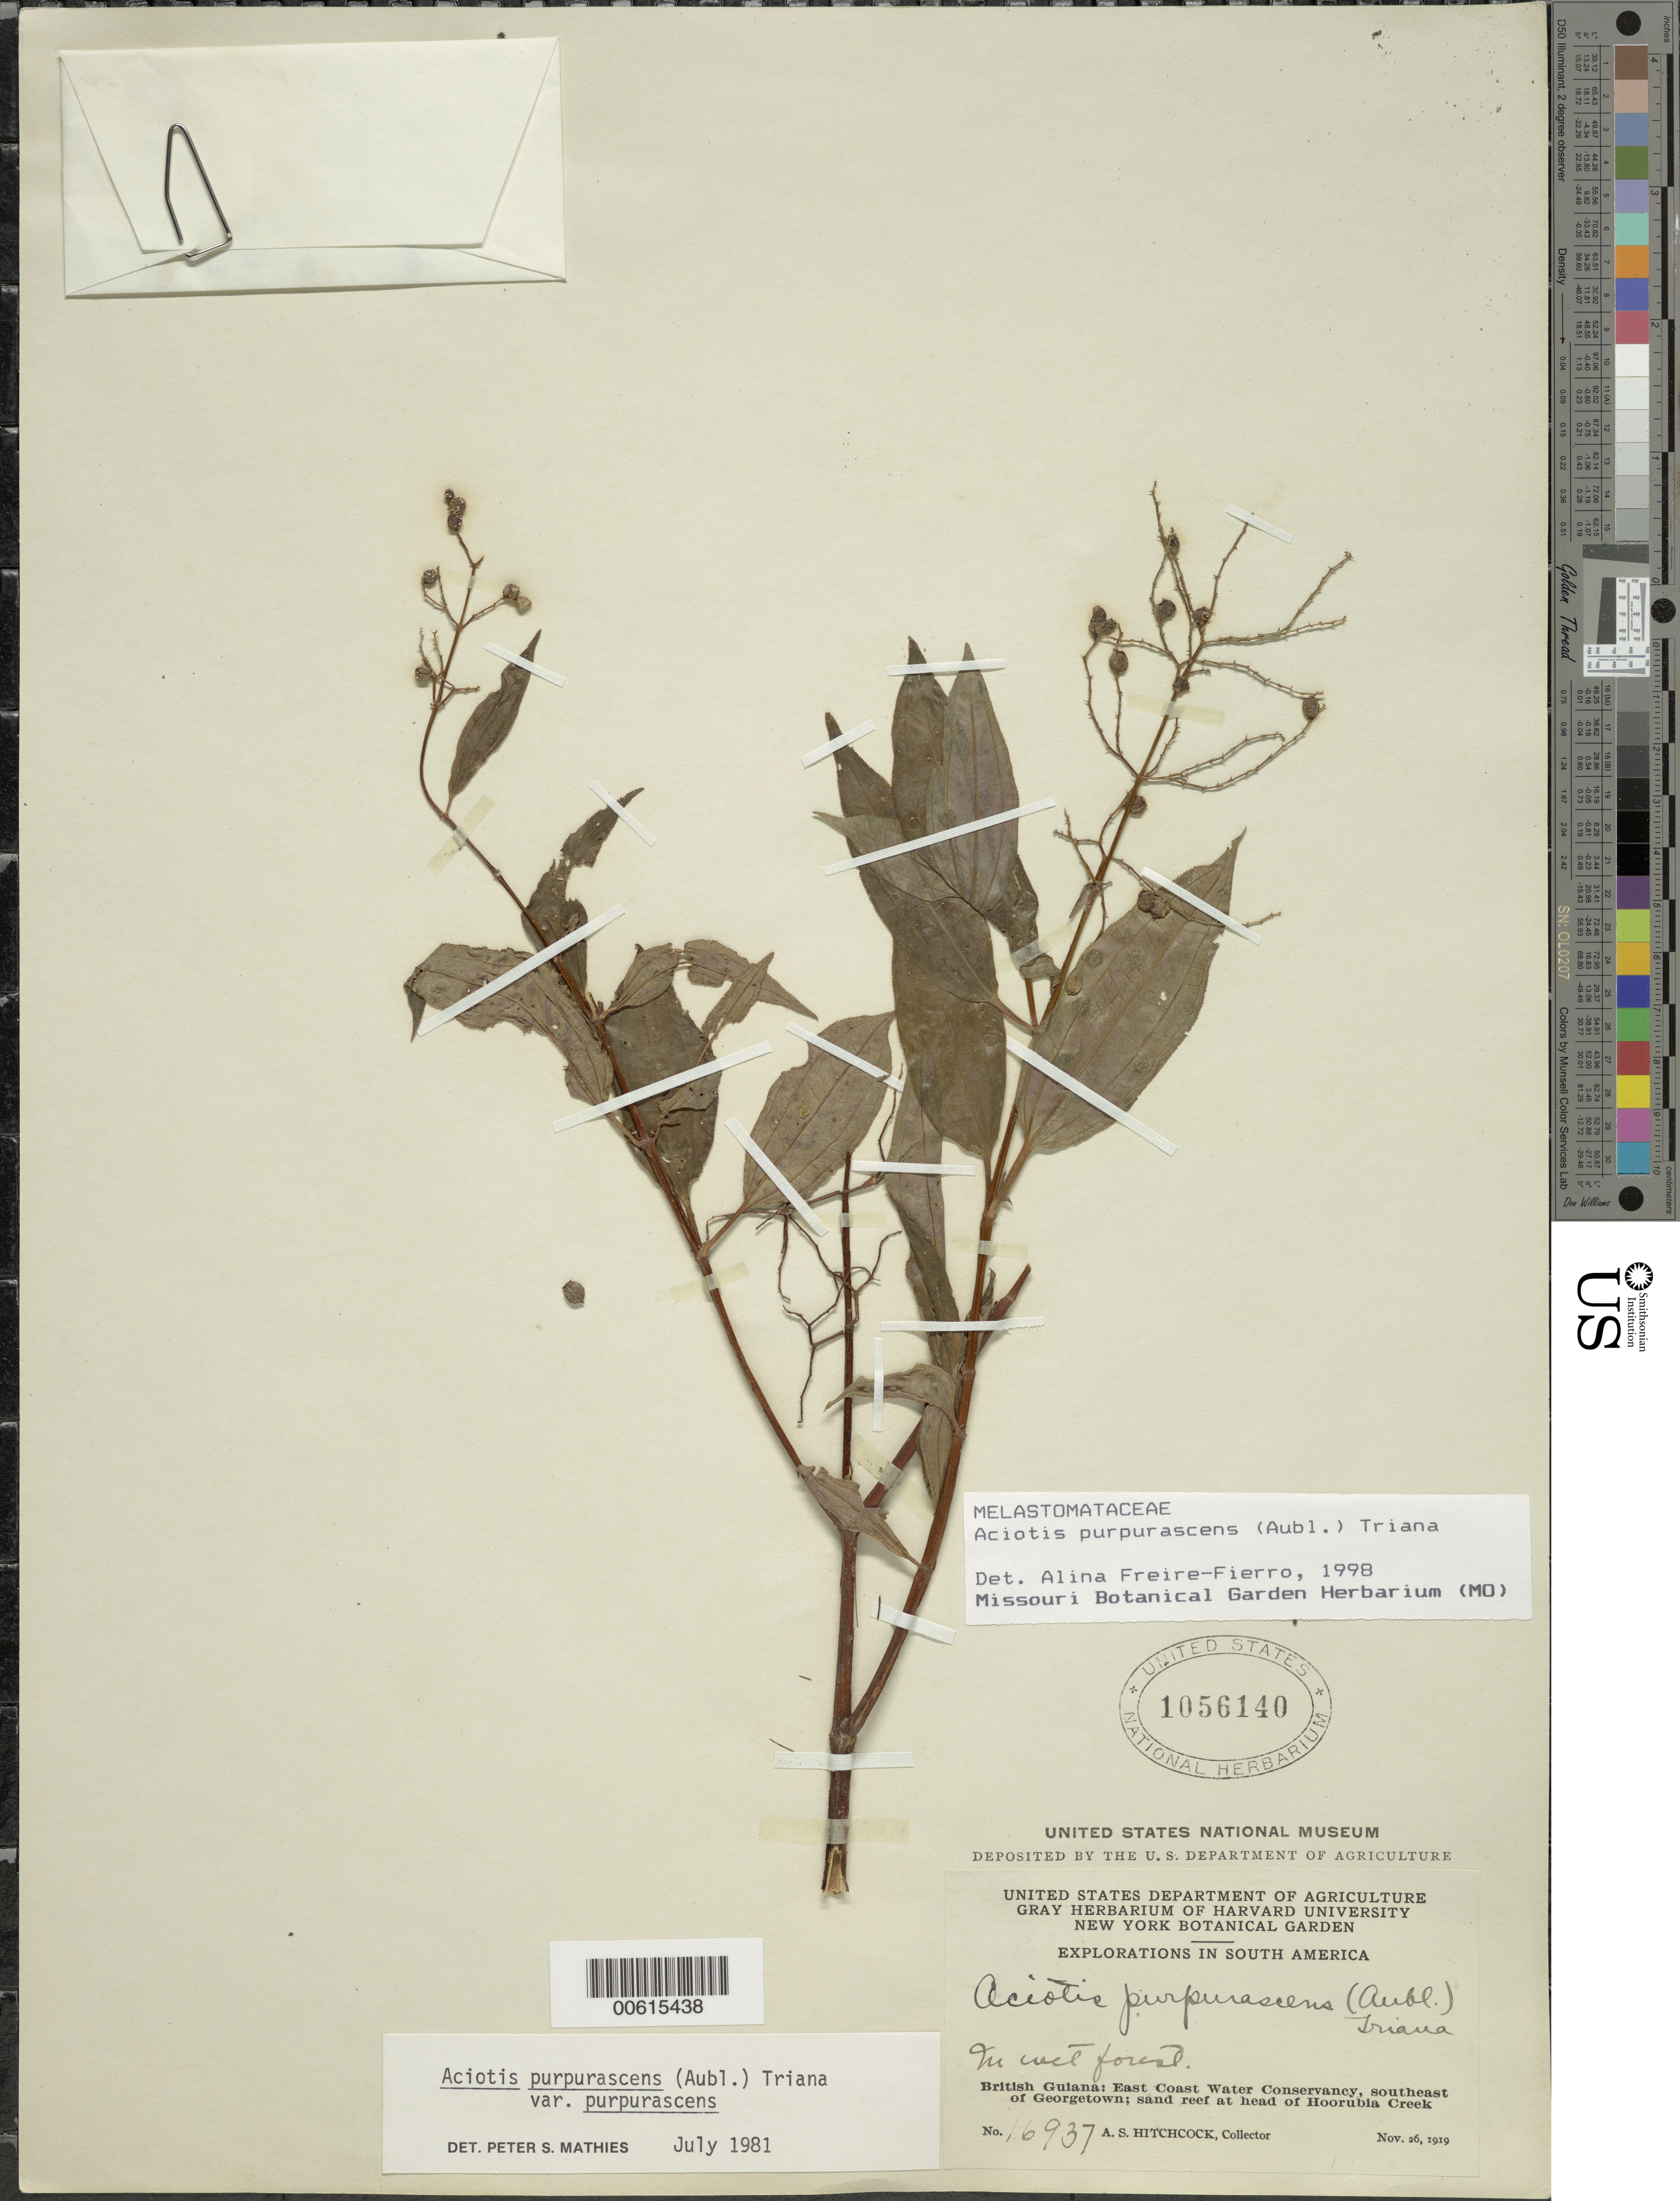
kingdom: Plantae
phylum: Tracheophyta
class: Magnoliopsida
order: Myrtales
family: Melastomataceae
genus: Aciotis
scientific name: Aciotis purpurascens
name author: (Aubl.) Triana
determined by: Freire-Fierro, A.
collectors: A. S. Hitchcock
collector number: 16937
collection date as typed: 26-Nov-19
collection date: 1919-11-26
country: Guyana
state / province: Demerara-Mahaica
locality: Hoorubea Creek, head of, SE of Georgetown, East Coast Water Conservancy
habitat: Wet forest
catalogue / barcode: US 1056140